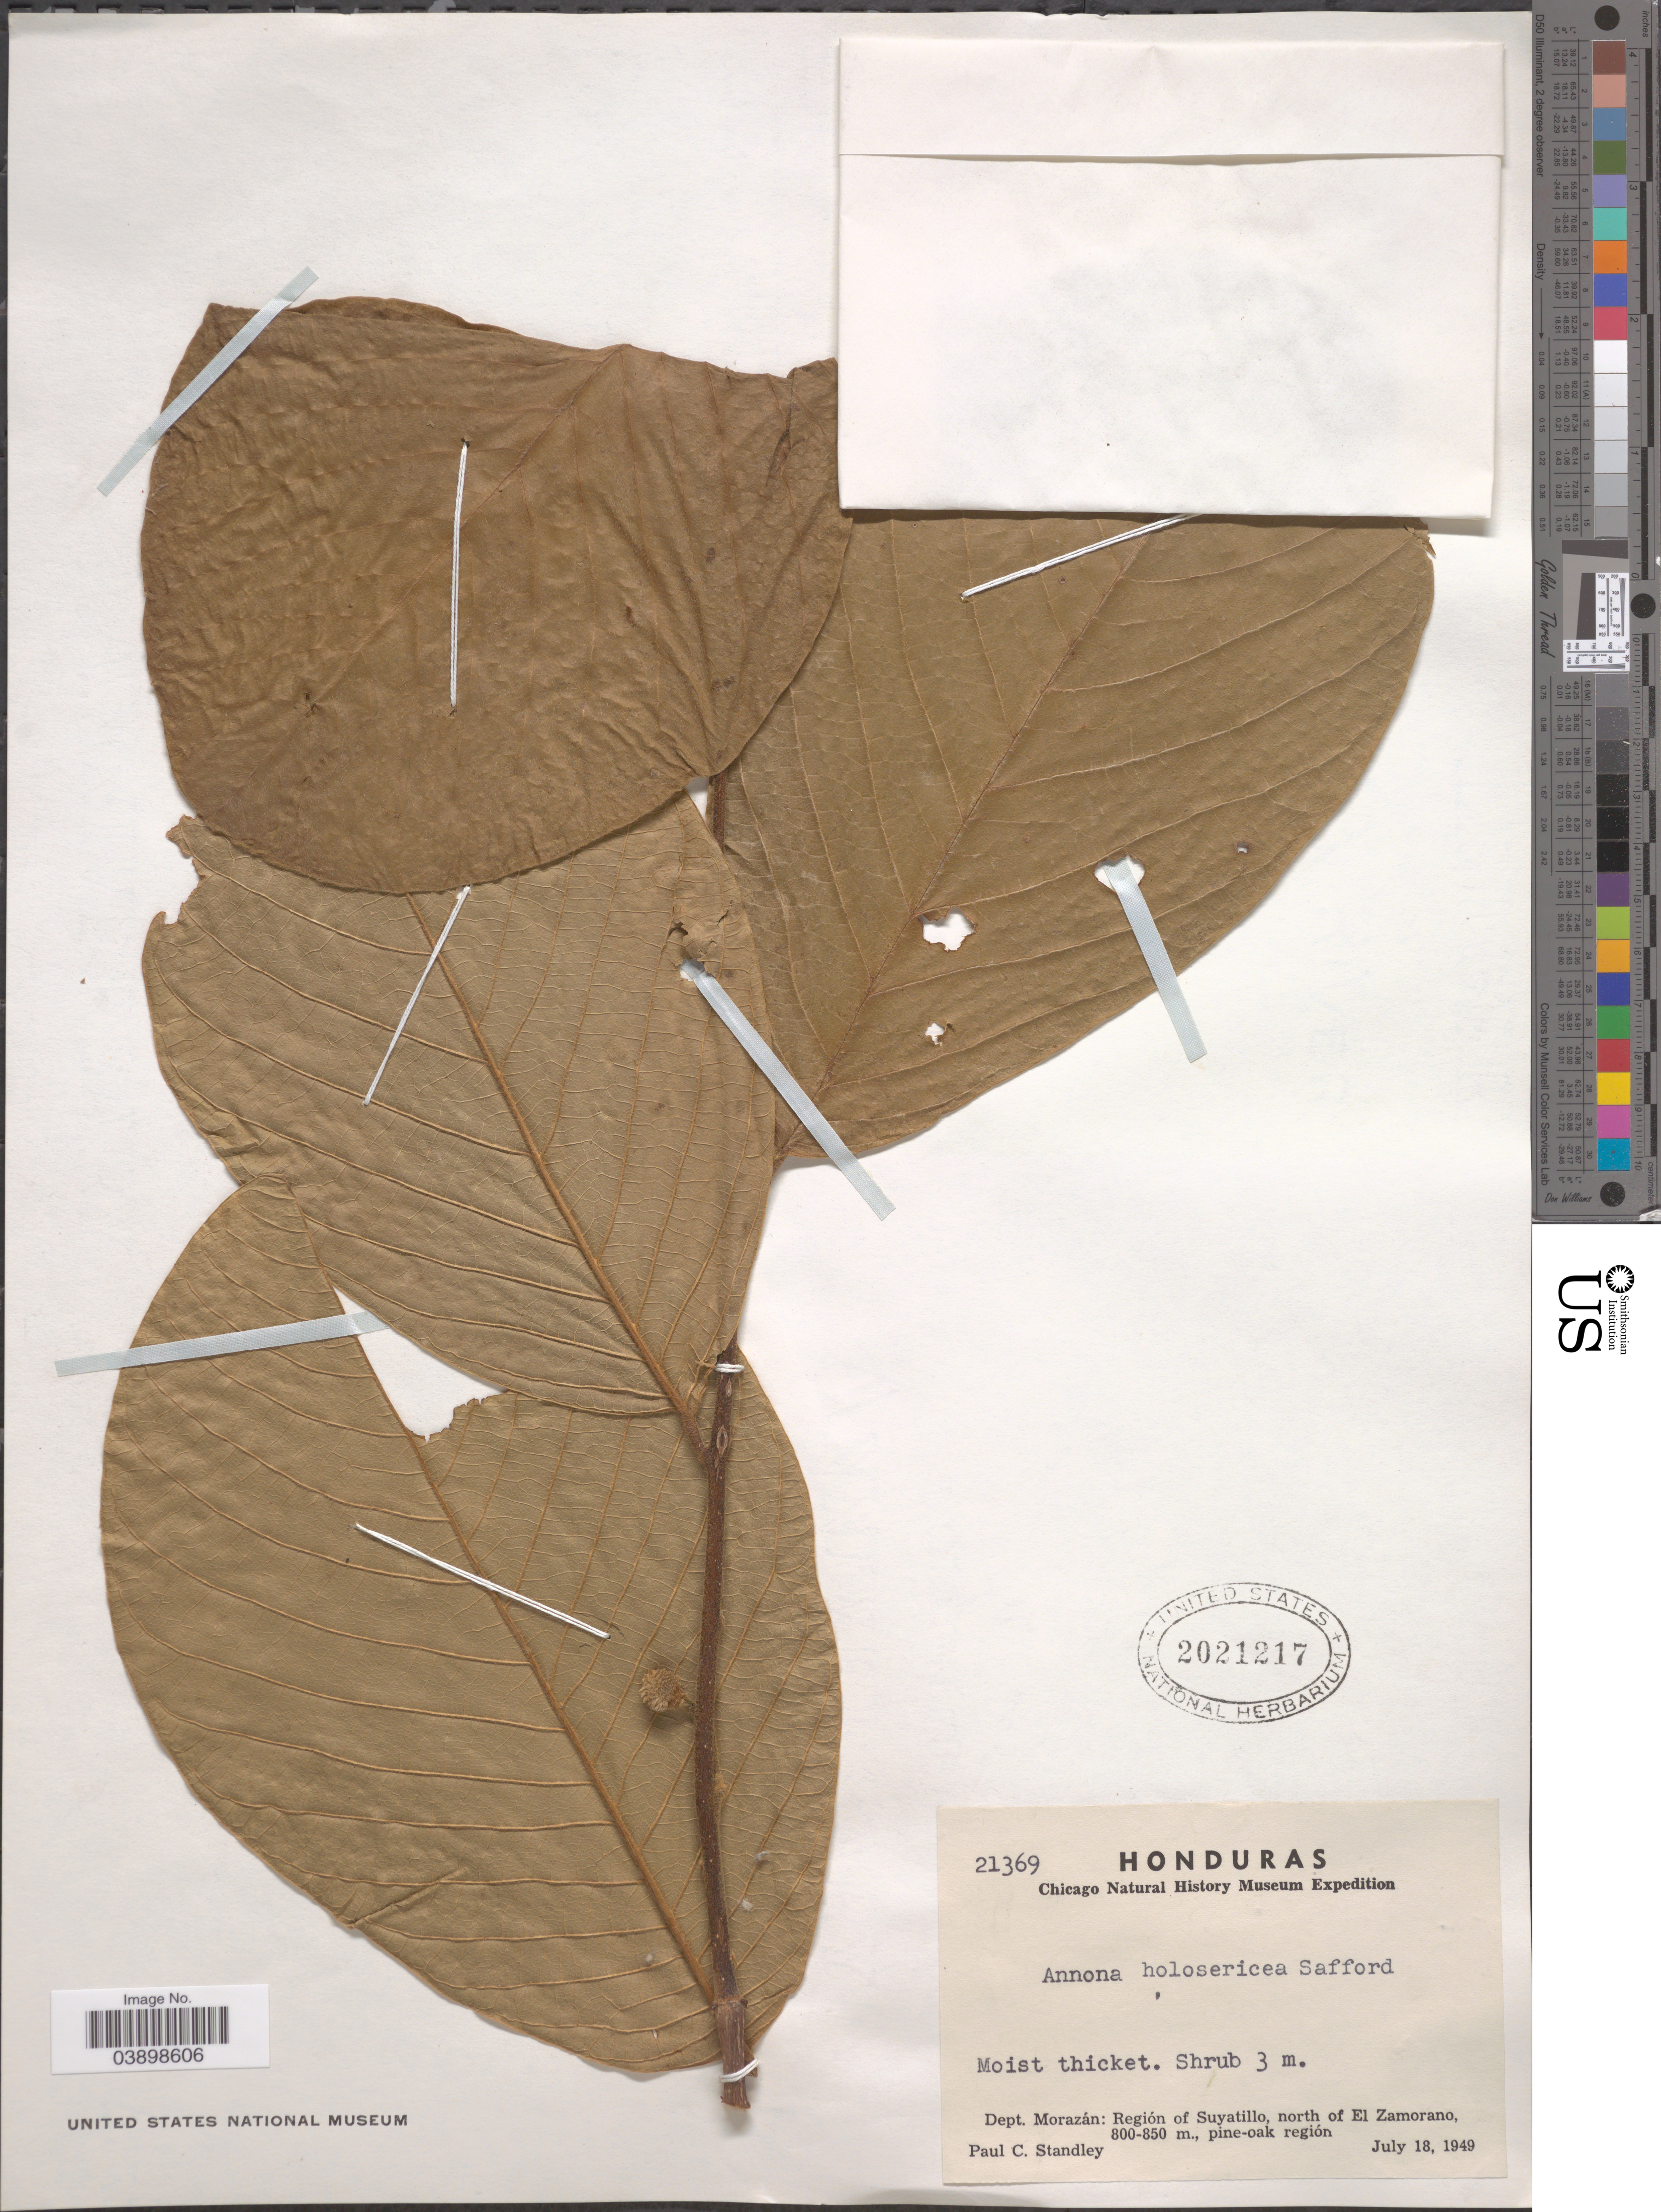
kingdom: Plantae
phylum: Tracheophyta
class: Magnoliopsida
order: Magnoliales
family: Annonaceae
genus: Annona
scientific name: Annona holosericea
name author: Saff.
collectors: P. C. Standley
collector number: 21369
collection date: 1949-07-18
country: Honduras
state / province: Fco. Morazán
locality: Dept. Morazán: Región of Suyatillo, north of El Zamorano, pine-oak region.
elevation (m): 800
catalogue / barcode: US 2021217